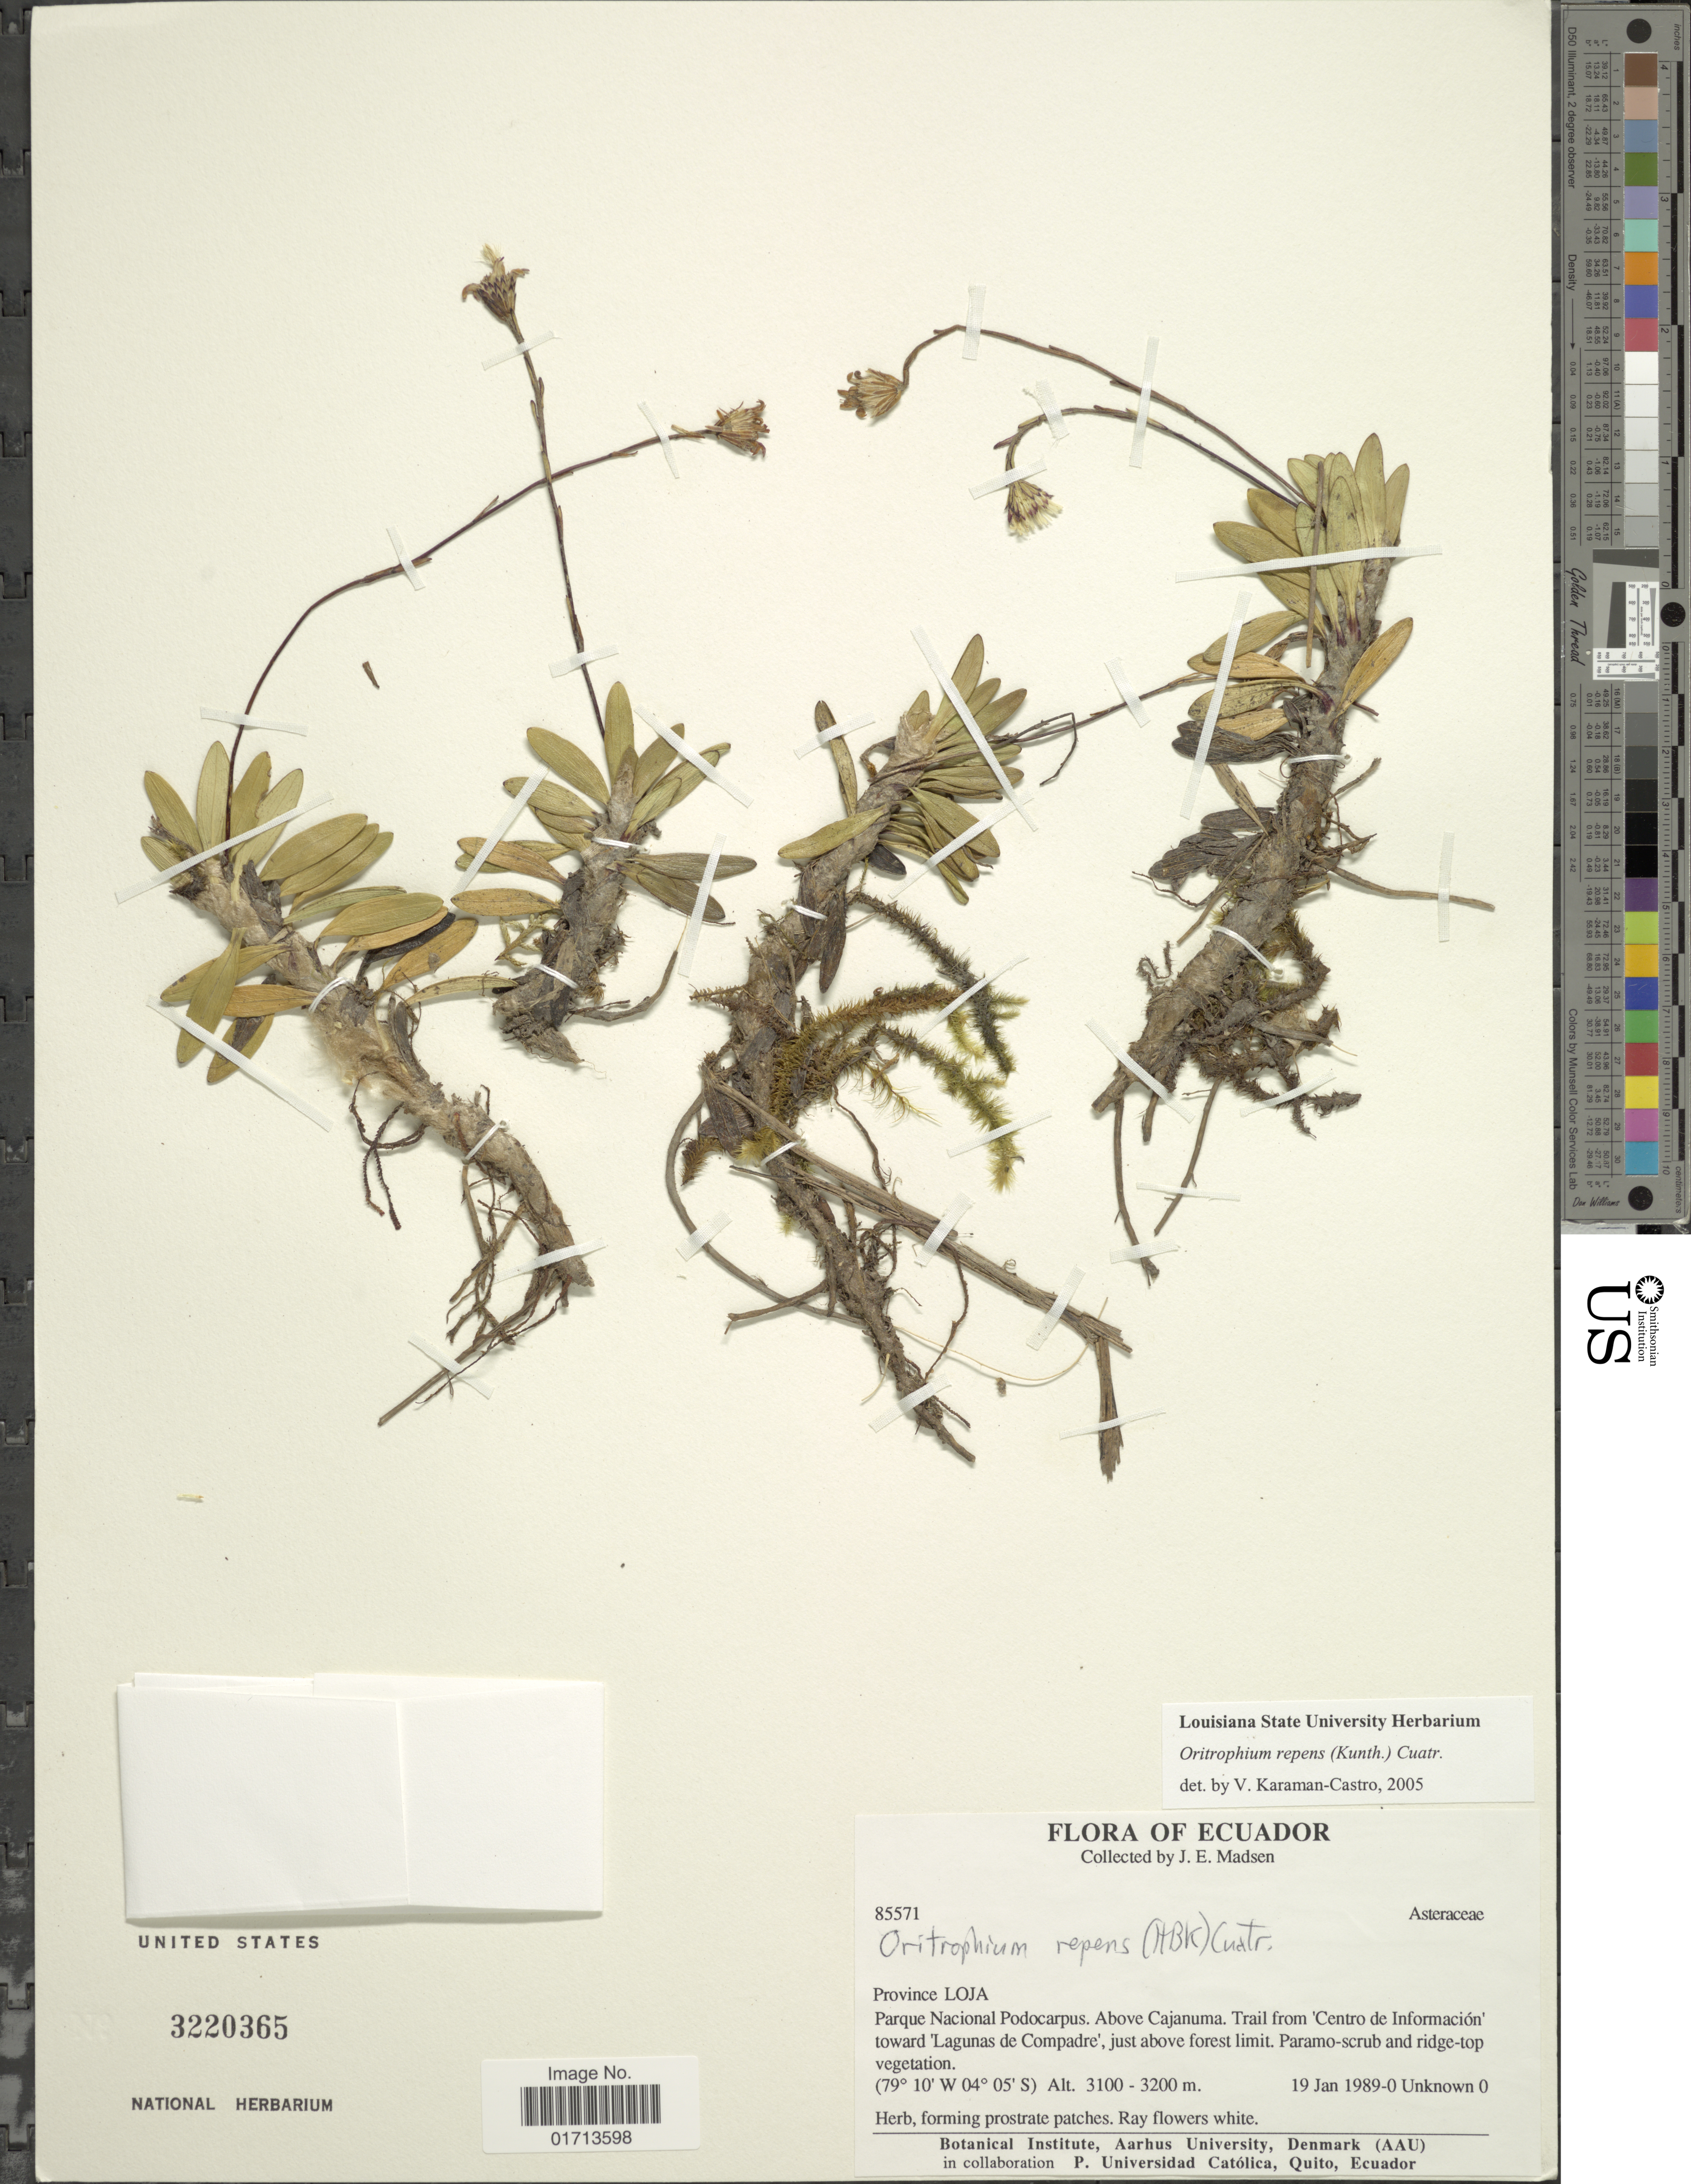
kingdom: Plantae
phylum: Tracheophyta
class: Magnoliopsida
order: Asterales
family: Asteraceae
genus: Oritrophium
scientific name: Oritrophium repens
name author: (Kunth) Cuatrec.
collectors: J. E. Madsen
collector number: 85571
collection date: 1989-01-19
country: Ecuador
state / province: Loja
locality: Parque Nacional Podocarpus, above Cajanuma, trail from Centro de Informacion toward Lagunas de Compadre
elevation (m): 3100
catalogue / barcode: US 3220365